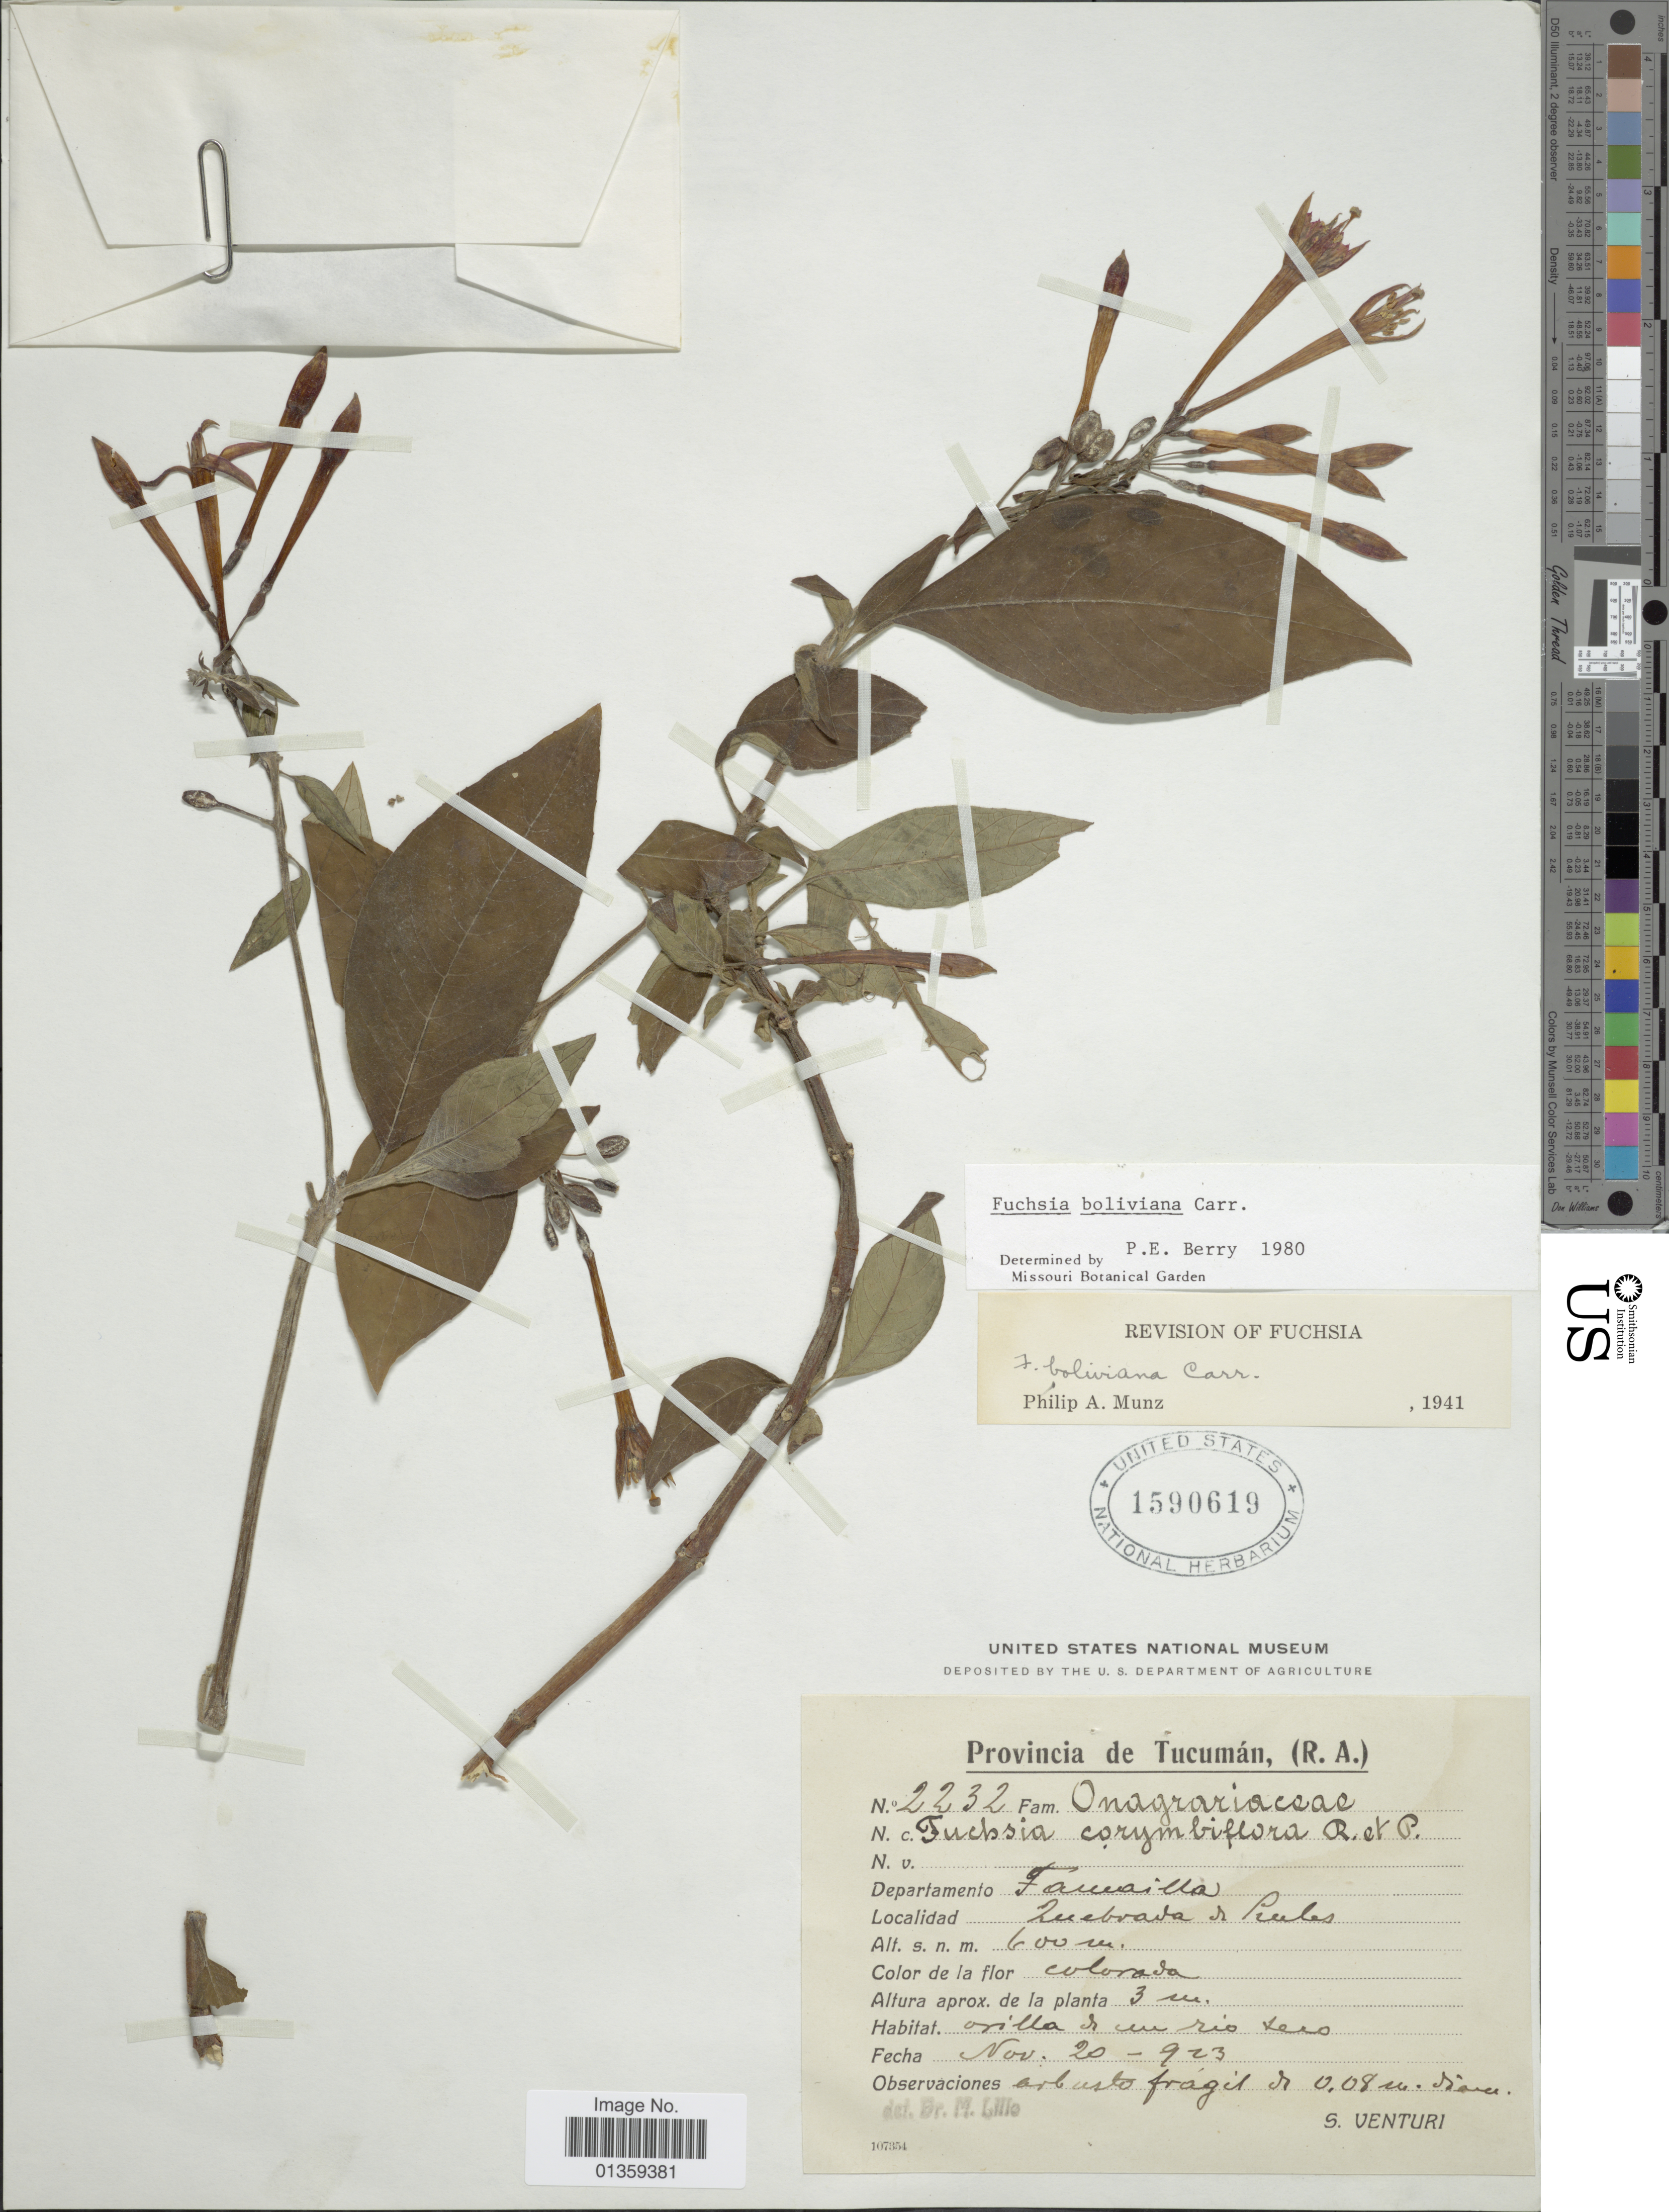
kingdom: Plantae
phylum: Tracheophyta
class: Magnoliopsida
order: Myrtales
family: Onagraceae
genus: Fuchsia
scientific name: Fuchsia boliviana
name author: Carrière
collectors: S. Venturi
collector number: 2232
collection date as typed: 923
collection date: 1923-11-20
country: Argentina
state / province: Tucuman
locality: Departamento Famailla, Quebrada de Lules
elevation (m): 3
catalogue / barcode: US 1590619